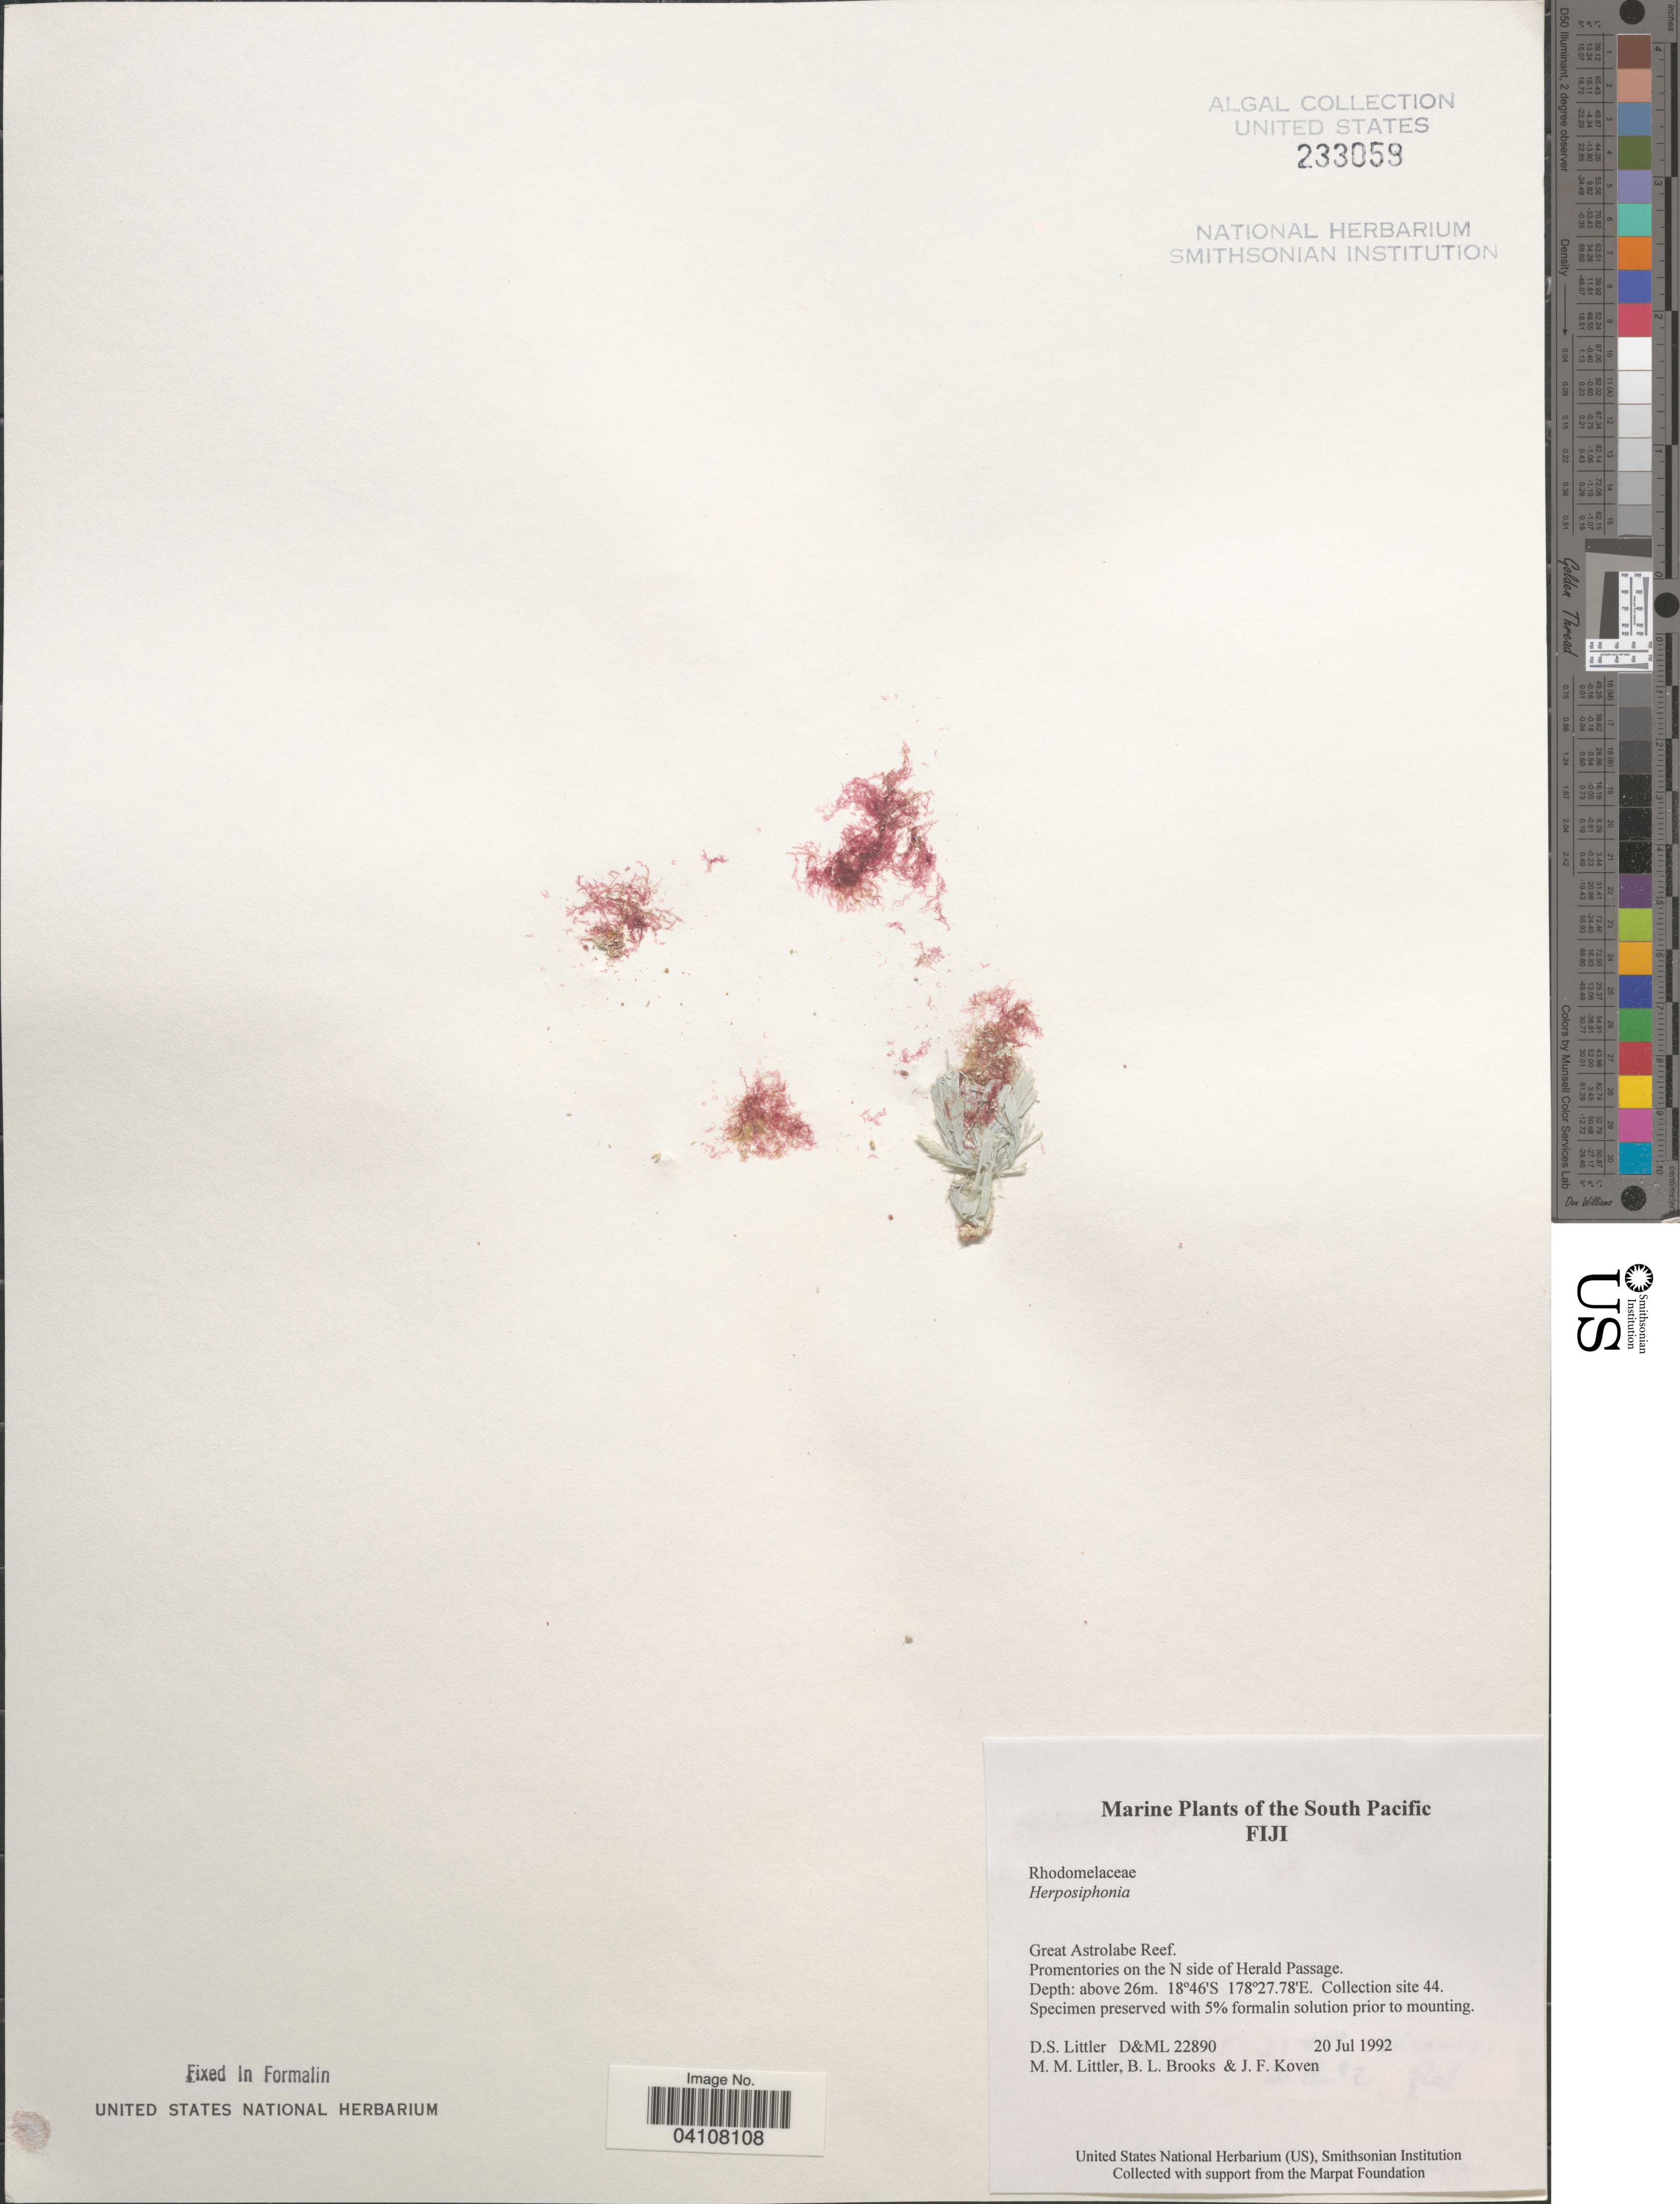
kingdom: Plantae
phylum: Rhodophyta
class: Florideophyceae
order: Ceramiales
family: Rhodomelaceae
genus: Herposiphonia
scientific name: Herposiphonia sp.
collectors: D. S. Littler, B. Brooks & J. Koven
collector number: D&ML22890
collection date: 1992-07-20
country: Fiji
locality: The South Pacific. Great Astrolabe Reef. Promentories on the N side of Herald Passage. Collection site 44.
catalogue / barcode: US 233059